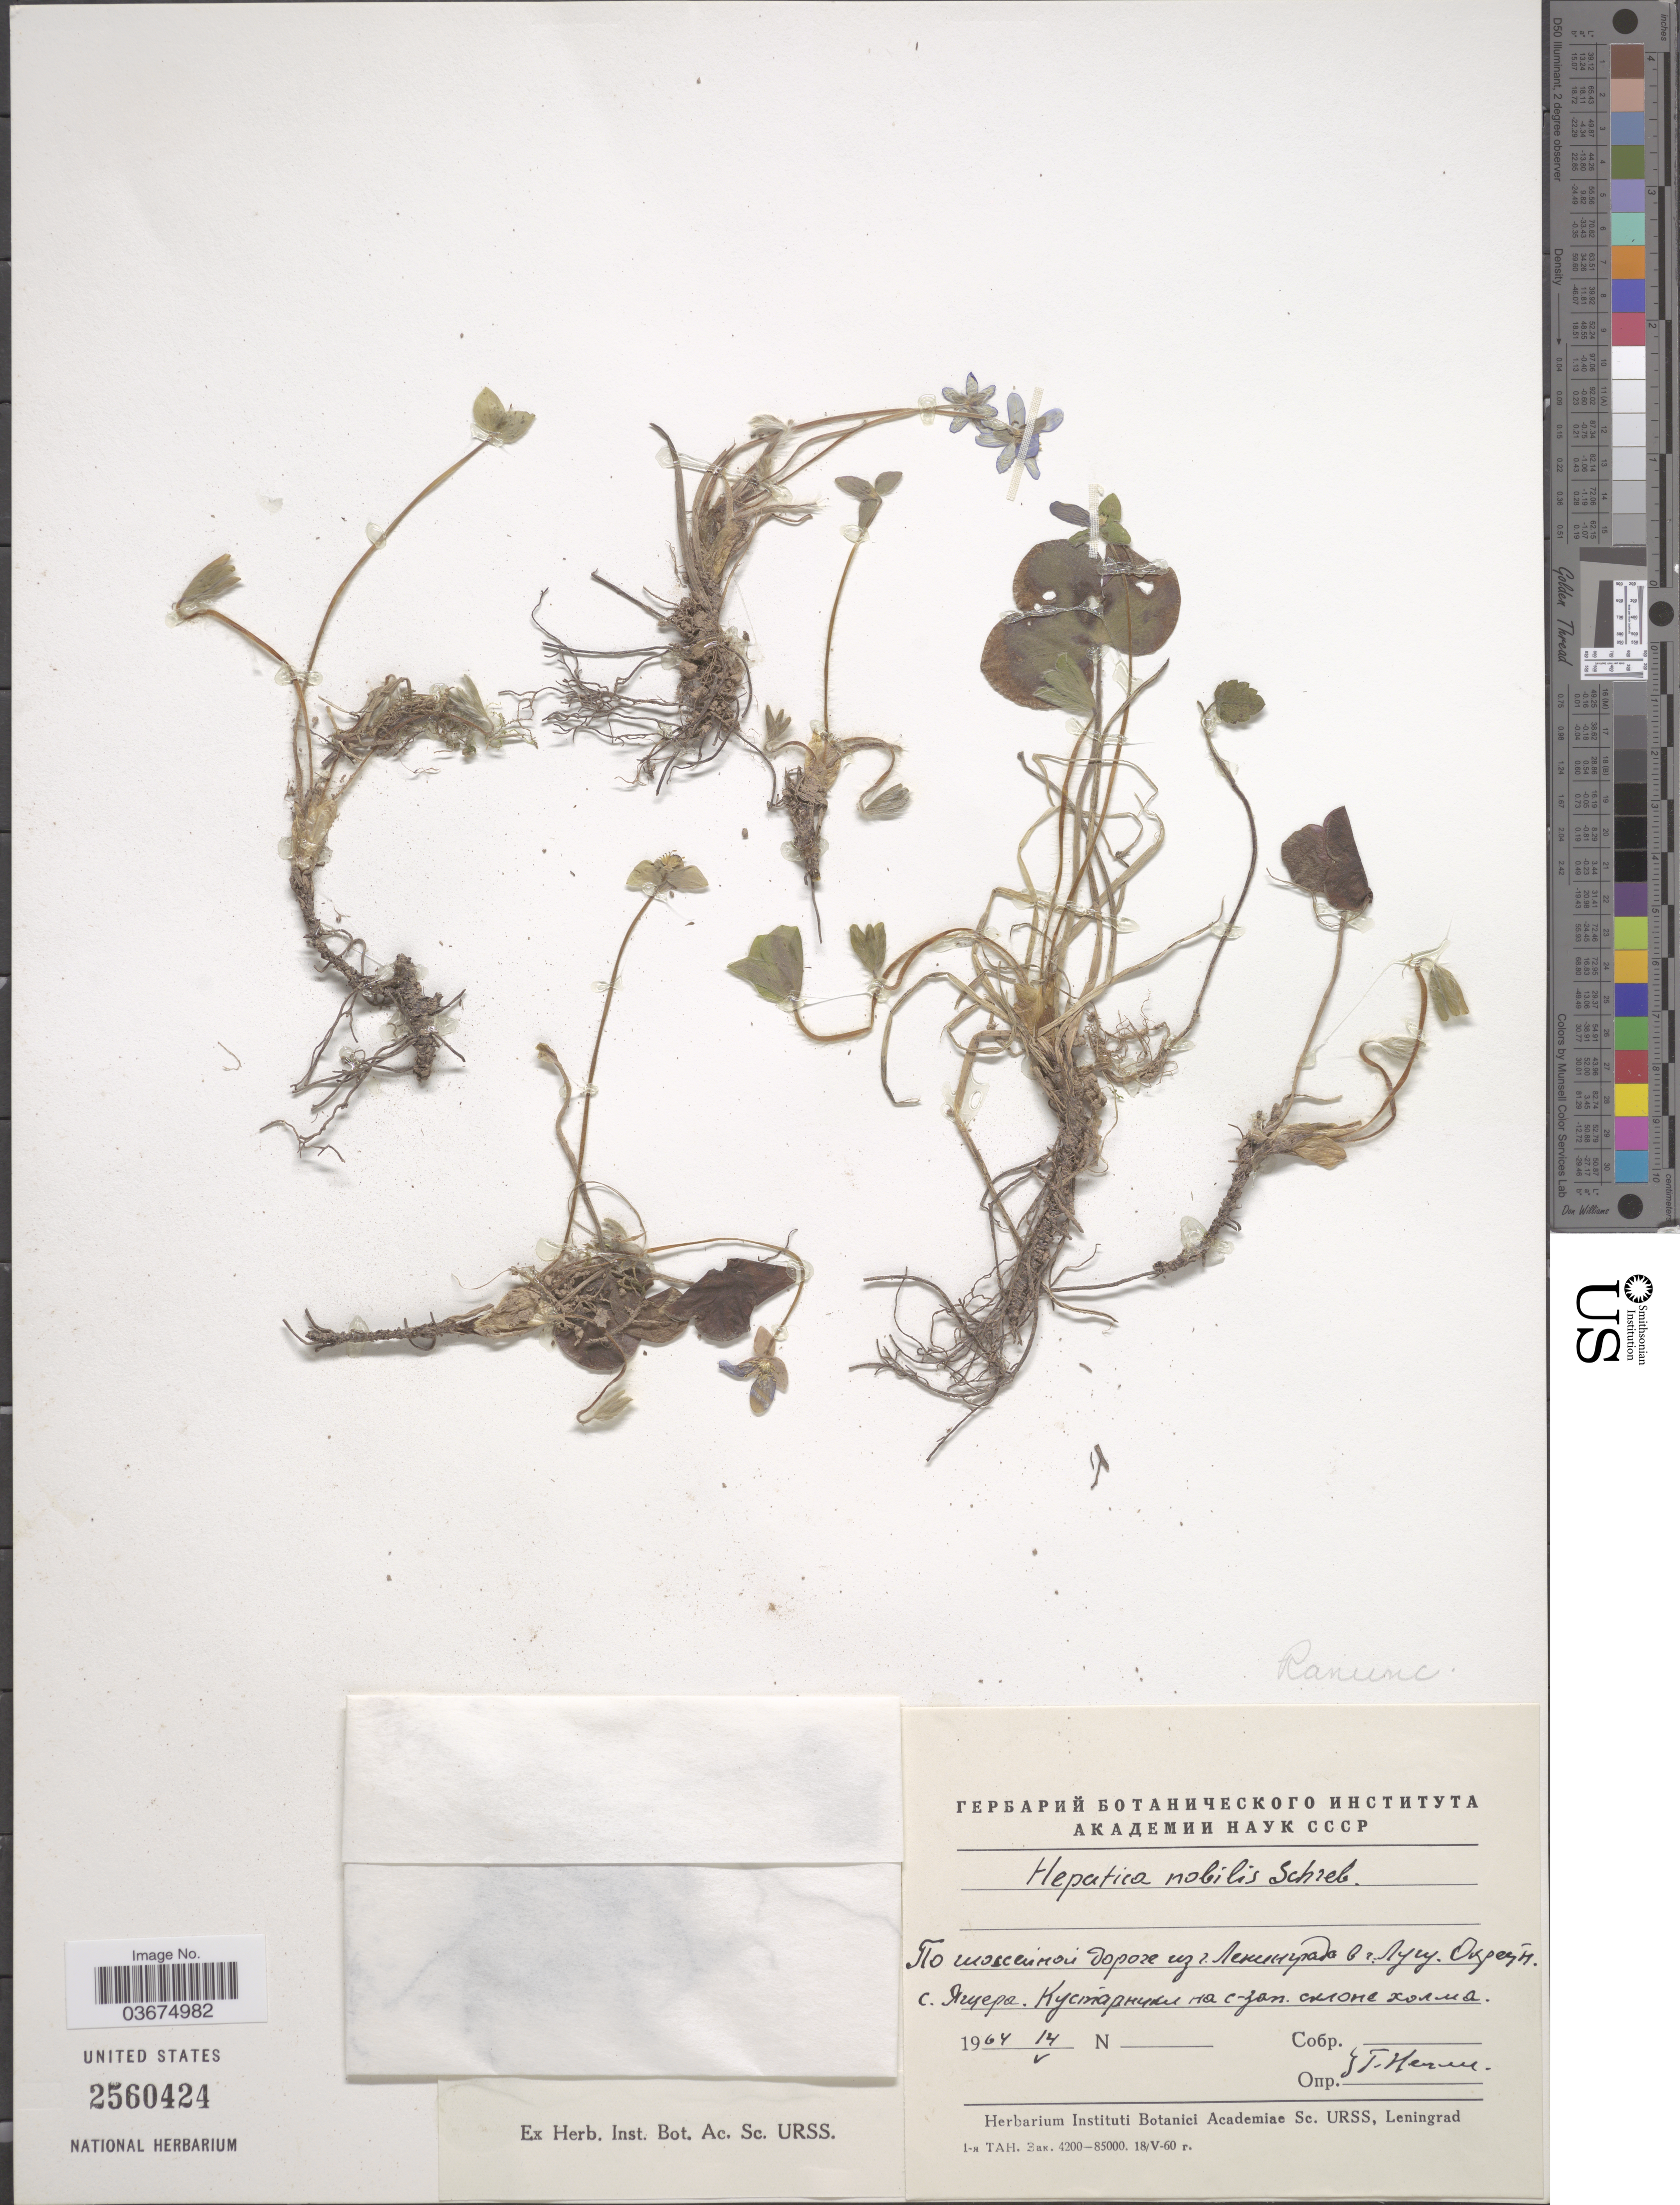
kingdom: Plantae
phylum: Tracheophyta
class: Magnoliopsida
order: Ranunculales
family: Ranunculaceae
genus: Hepatica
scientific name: Hepatica nobilis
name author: Schreb.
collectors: G. Nepli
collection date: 1964-05-14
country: Russian Federation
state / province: Leningrad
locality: On the road from St. Petersburg to Luga. Vicinity of village Yashchera.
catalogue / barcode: US 2560424